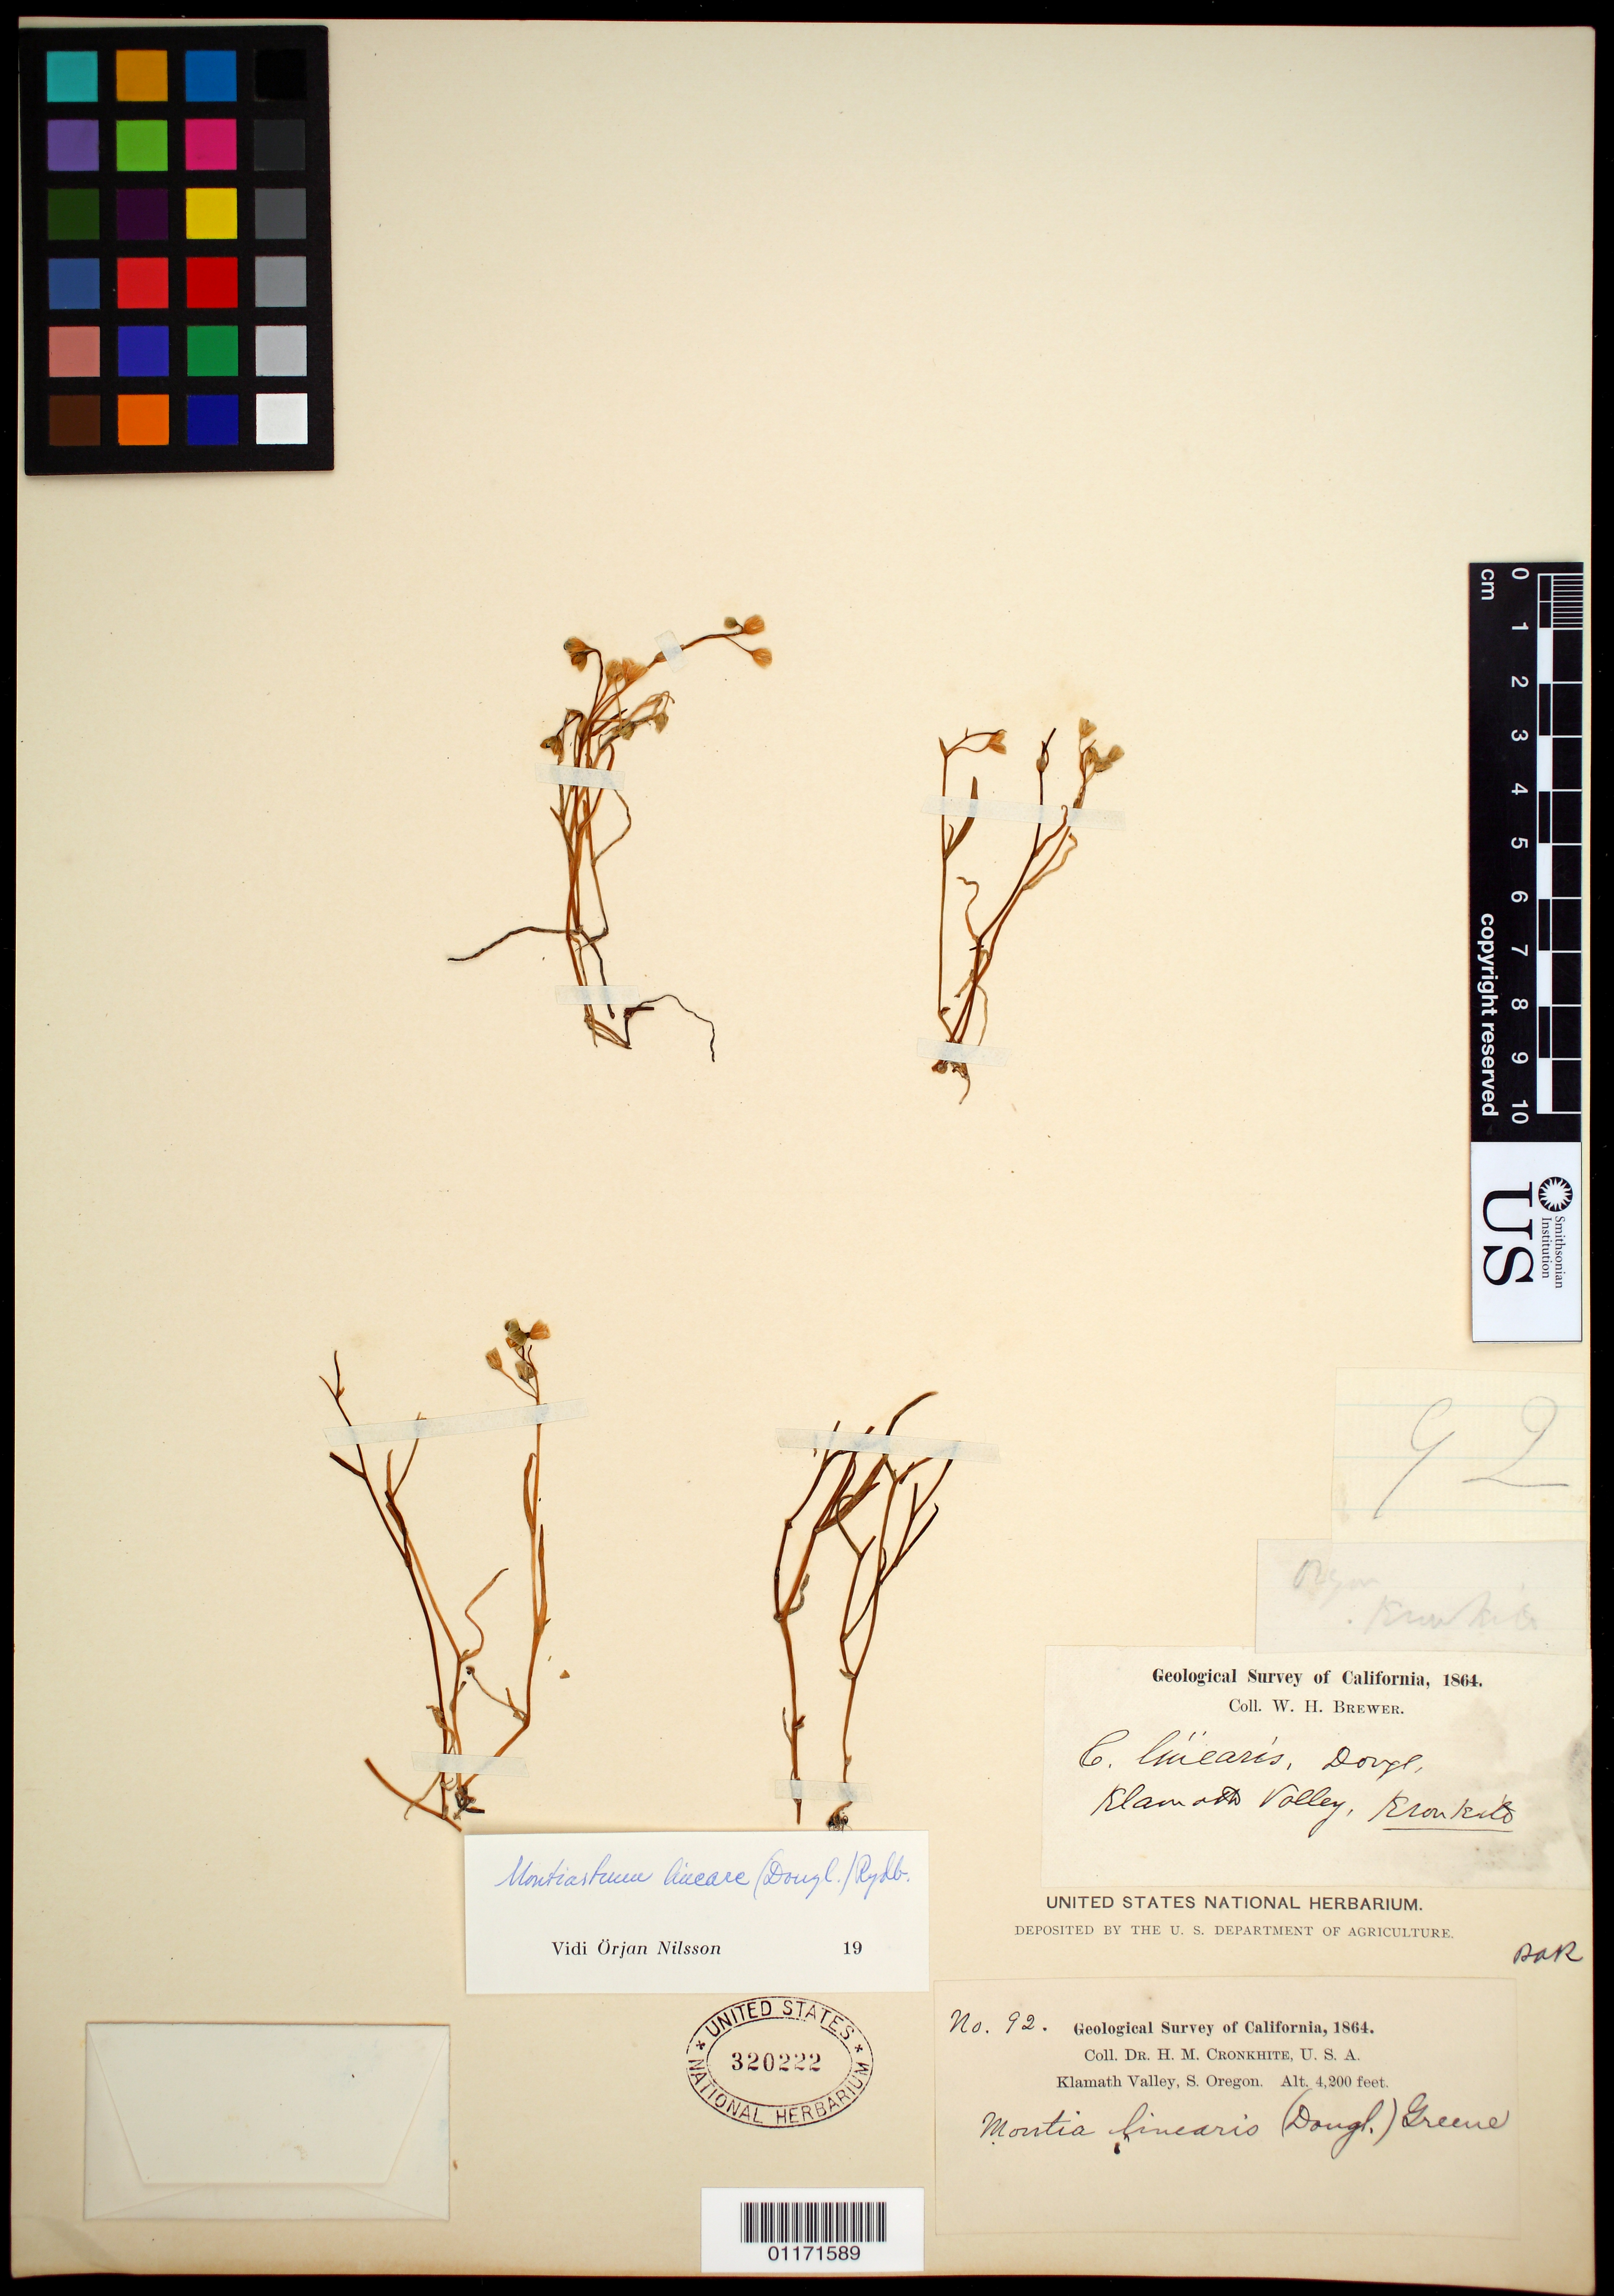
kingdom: Plantae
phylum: Tracheophyta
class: Magnoliopsida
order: Caryophyllales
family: Montiaceae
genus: Montia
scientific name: Montia linearis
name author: (Douglas) Greene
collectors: H. M. Cronkhite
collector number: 92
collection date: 1864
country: United States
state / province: Oregon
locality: Klamath Valley, S. Oregon.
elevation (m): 1280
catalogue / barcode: US 320222